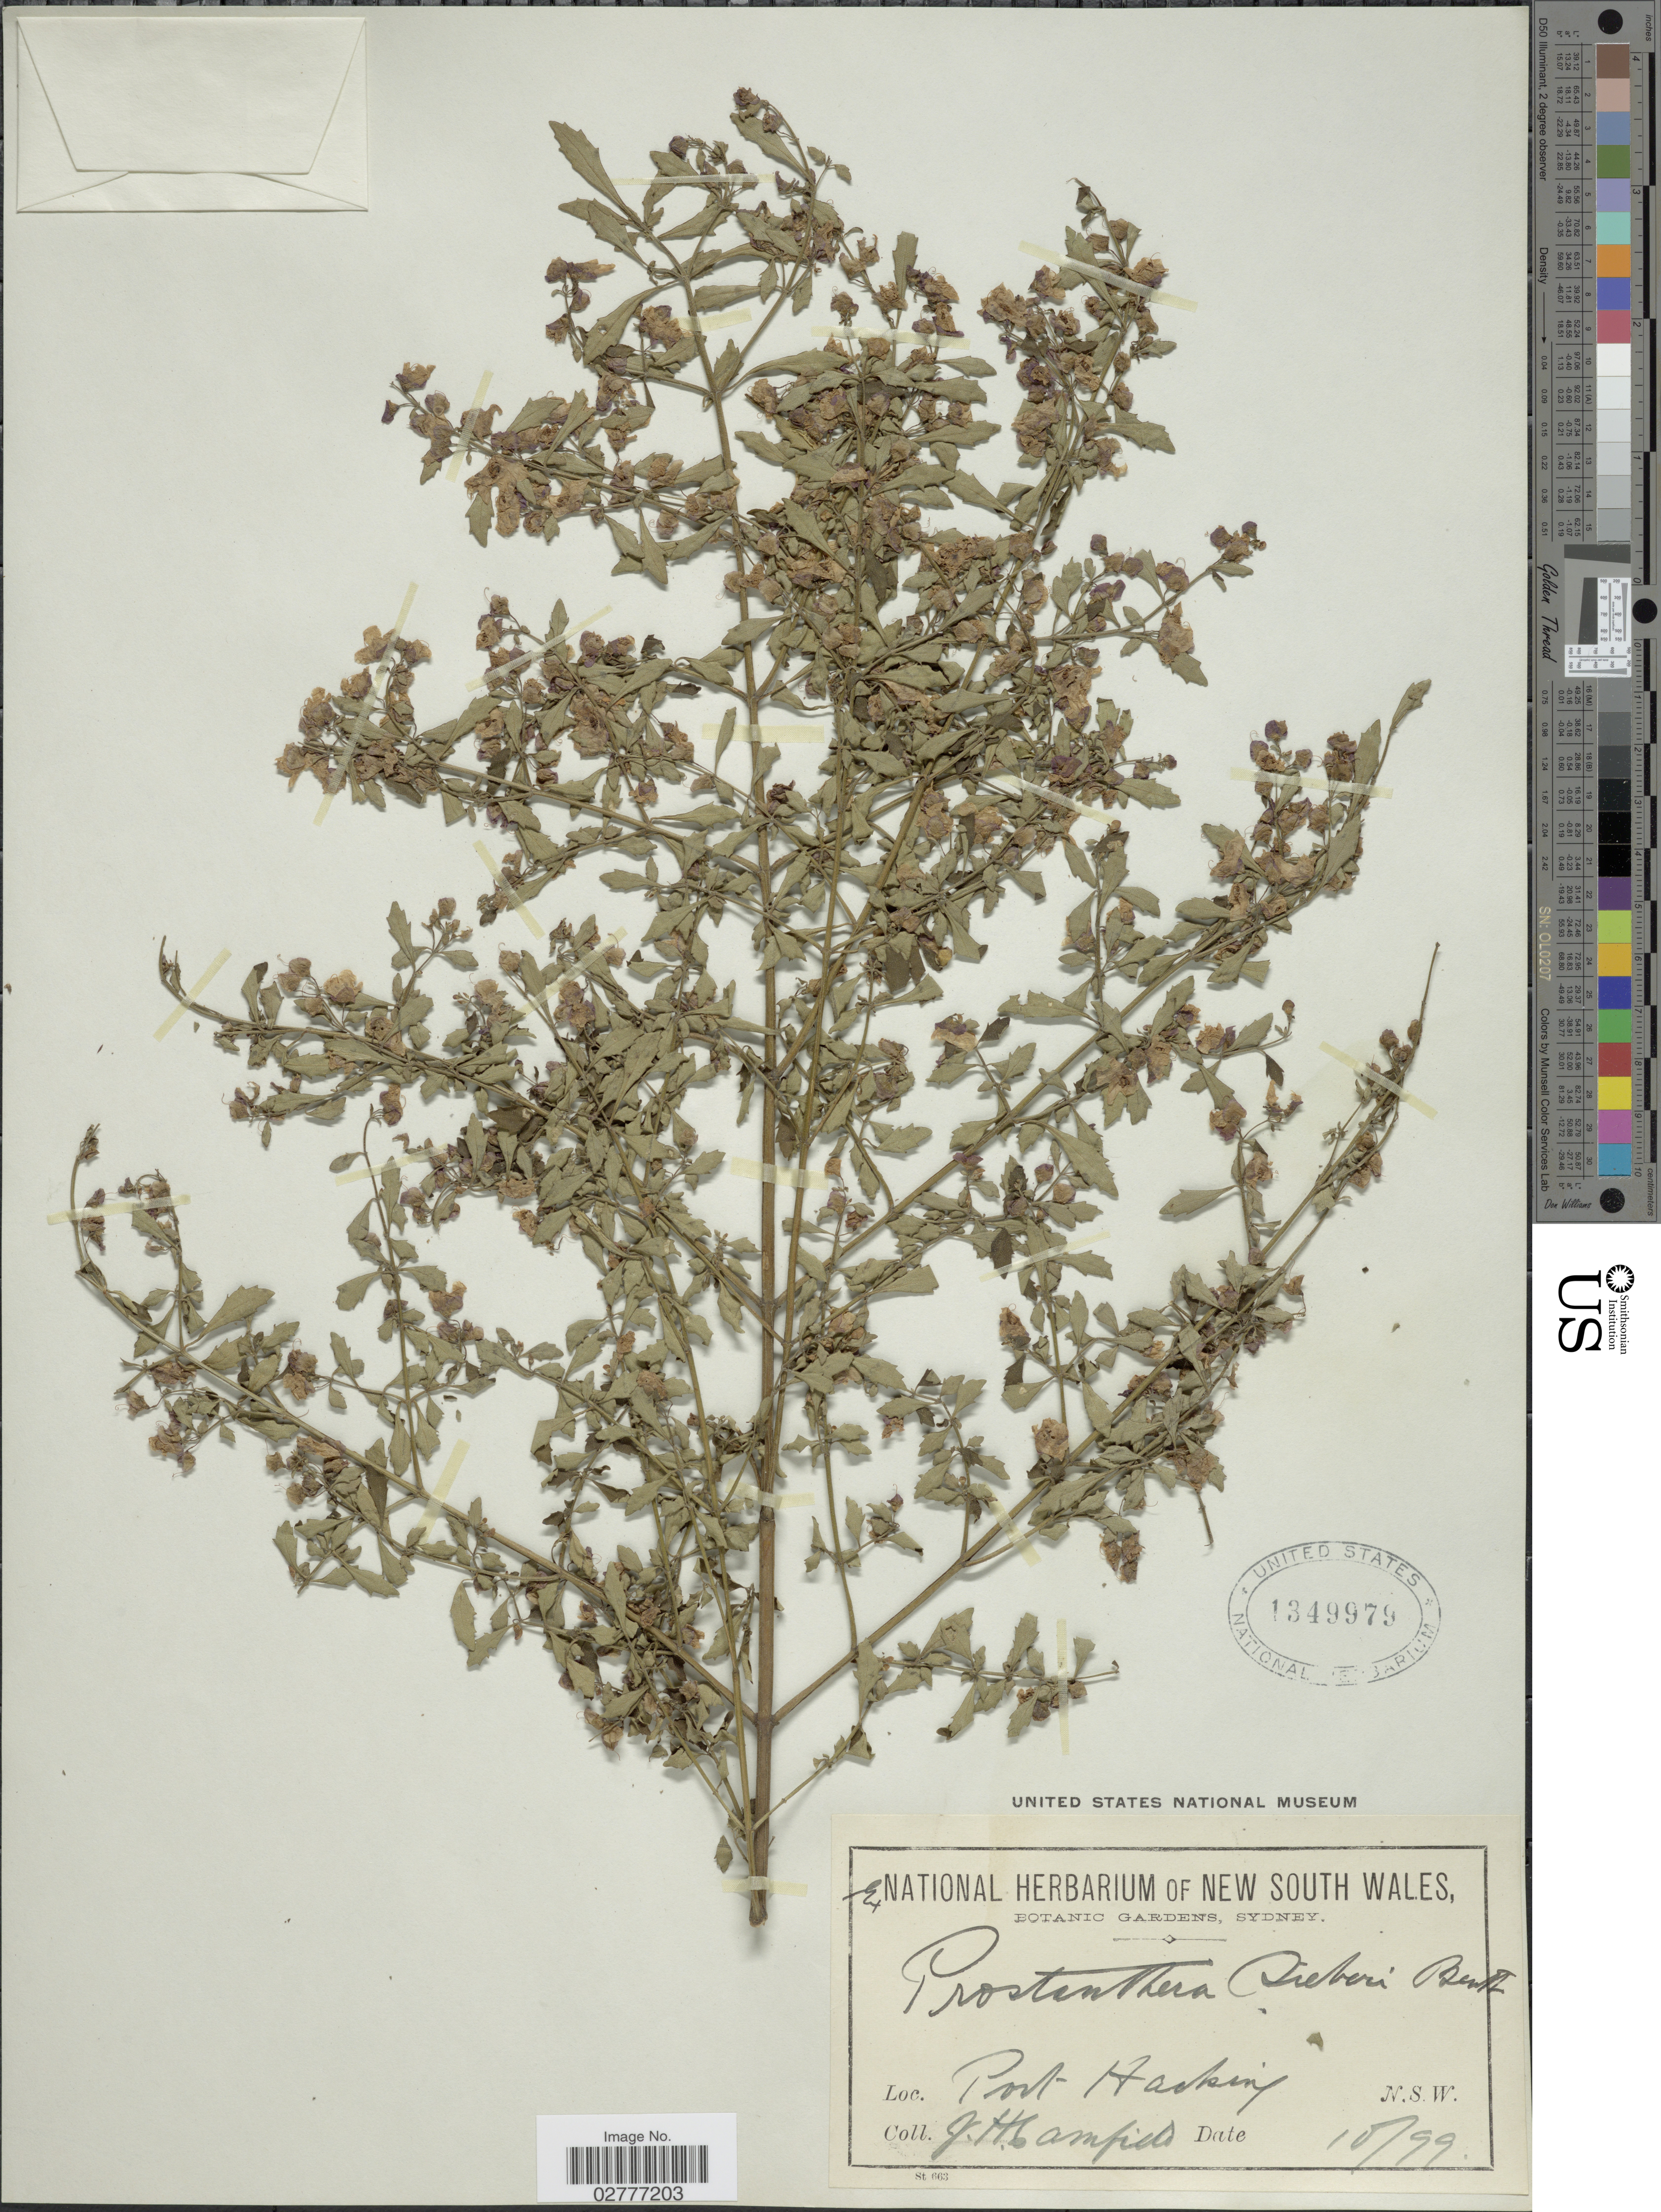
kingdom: Plantae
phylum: Tracheophyta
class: Magnoliopsida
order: Lamiales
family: Lamiaceae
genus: Prostanthera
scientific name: Prostanthera sieberi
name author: Benth.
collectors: J. Camfield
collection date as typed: Transcribed d/m/y: /10/99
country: Australia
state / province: New South Wales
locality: Port Hacking.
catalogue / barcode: US 1349979